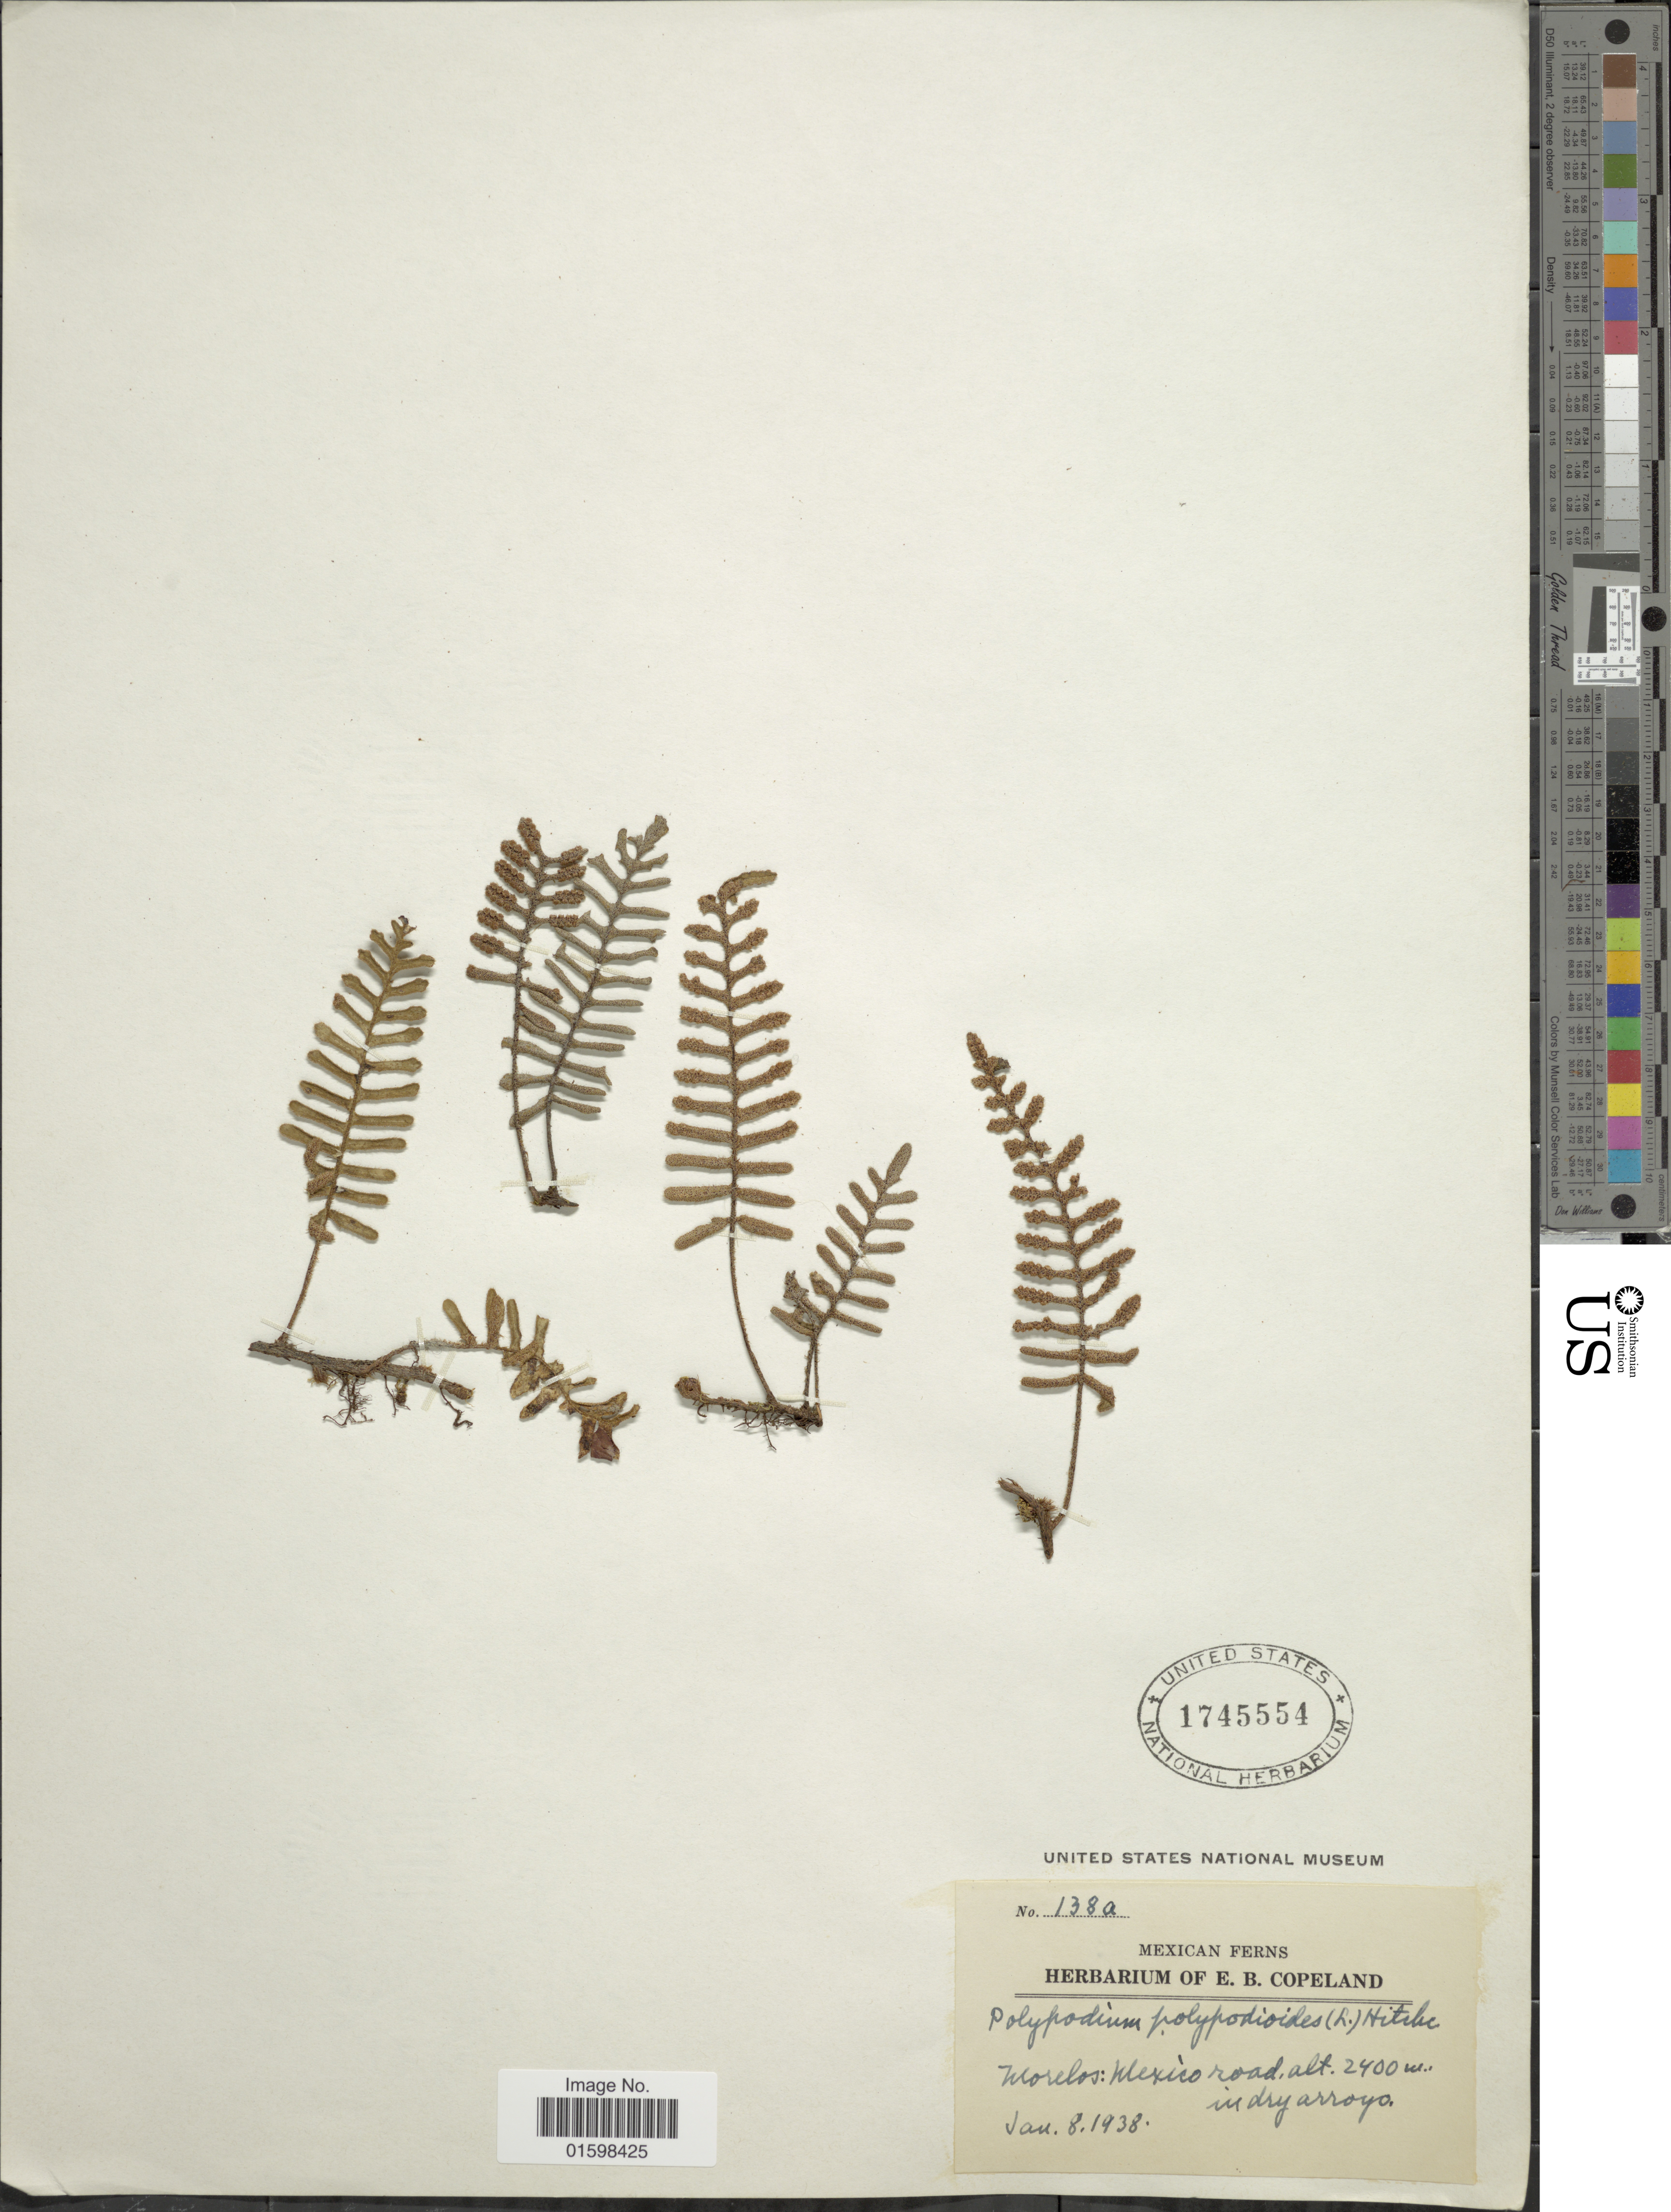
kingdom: Plantae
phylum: Tracheophyta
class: Polypodiopsida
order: Polypodiales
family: Polypodiaceae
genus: Pleopeltis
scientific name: Pleopeltis polypodioides var. michauxiana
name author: (Weath.) E.G. Andrews & Windham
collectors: ex herb. E. B. Copeland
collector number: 1380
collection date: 1938-01-08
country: Mexico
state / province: Morelos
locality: Mexico road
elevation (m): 2400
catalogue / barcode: US 1745554